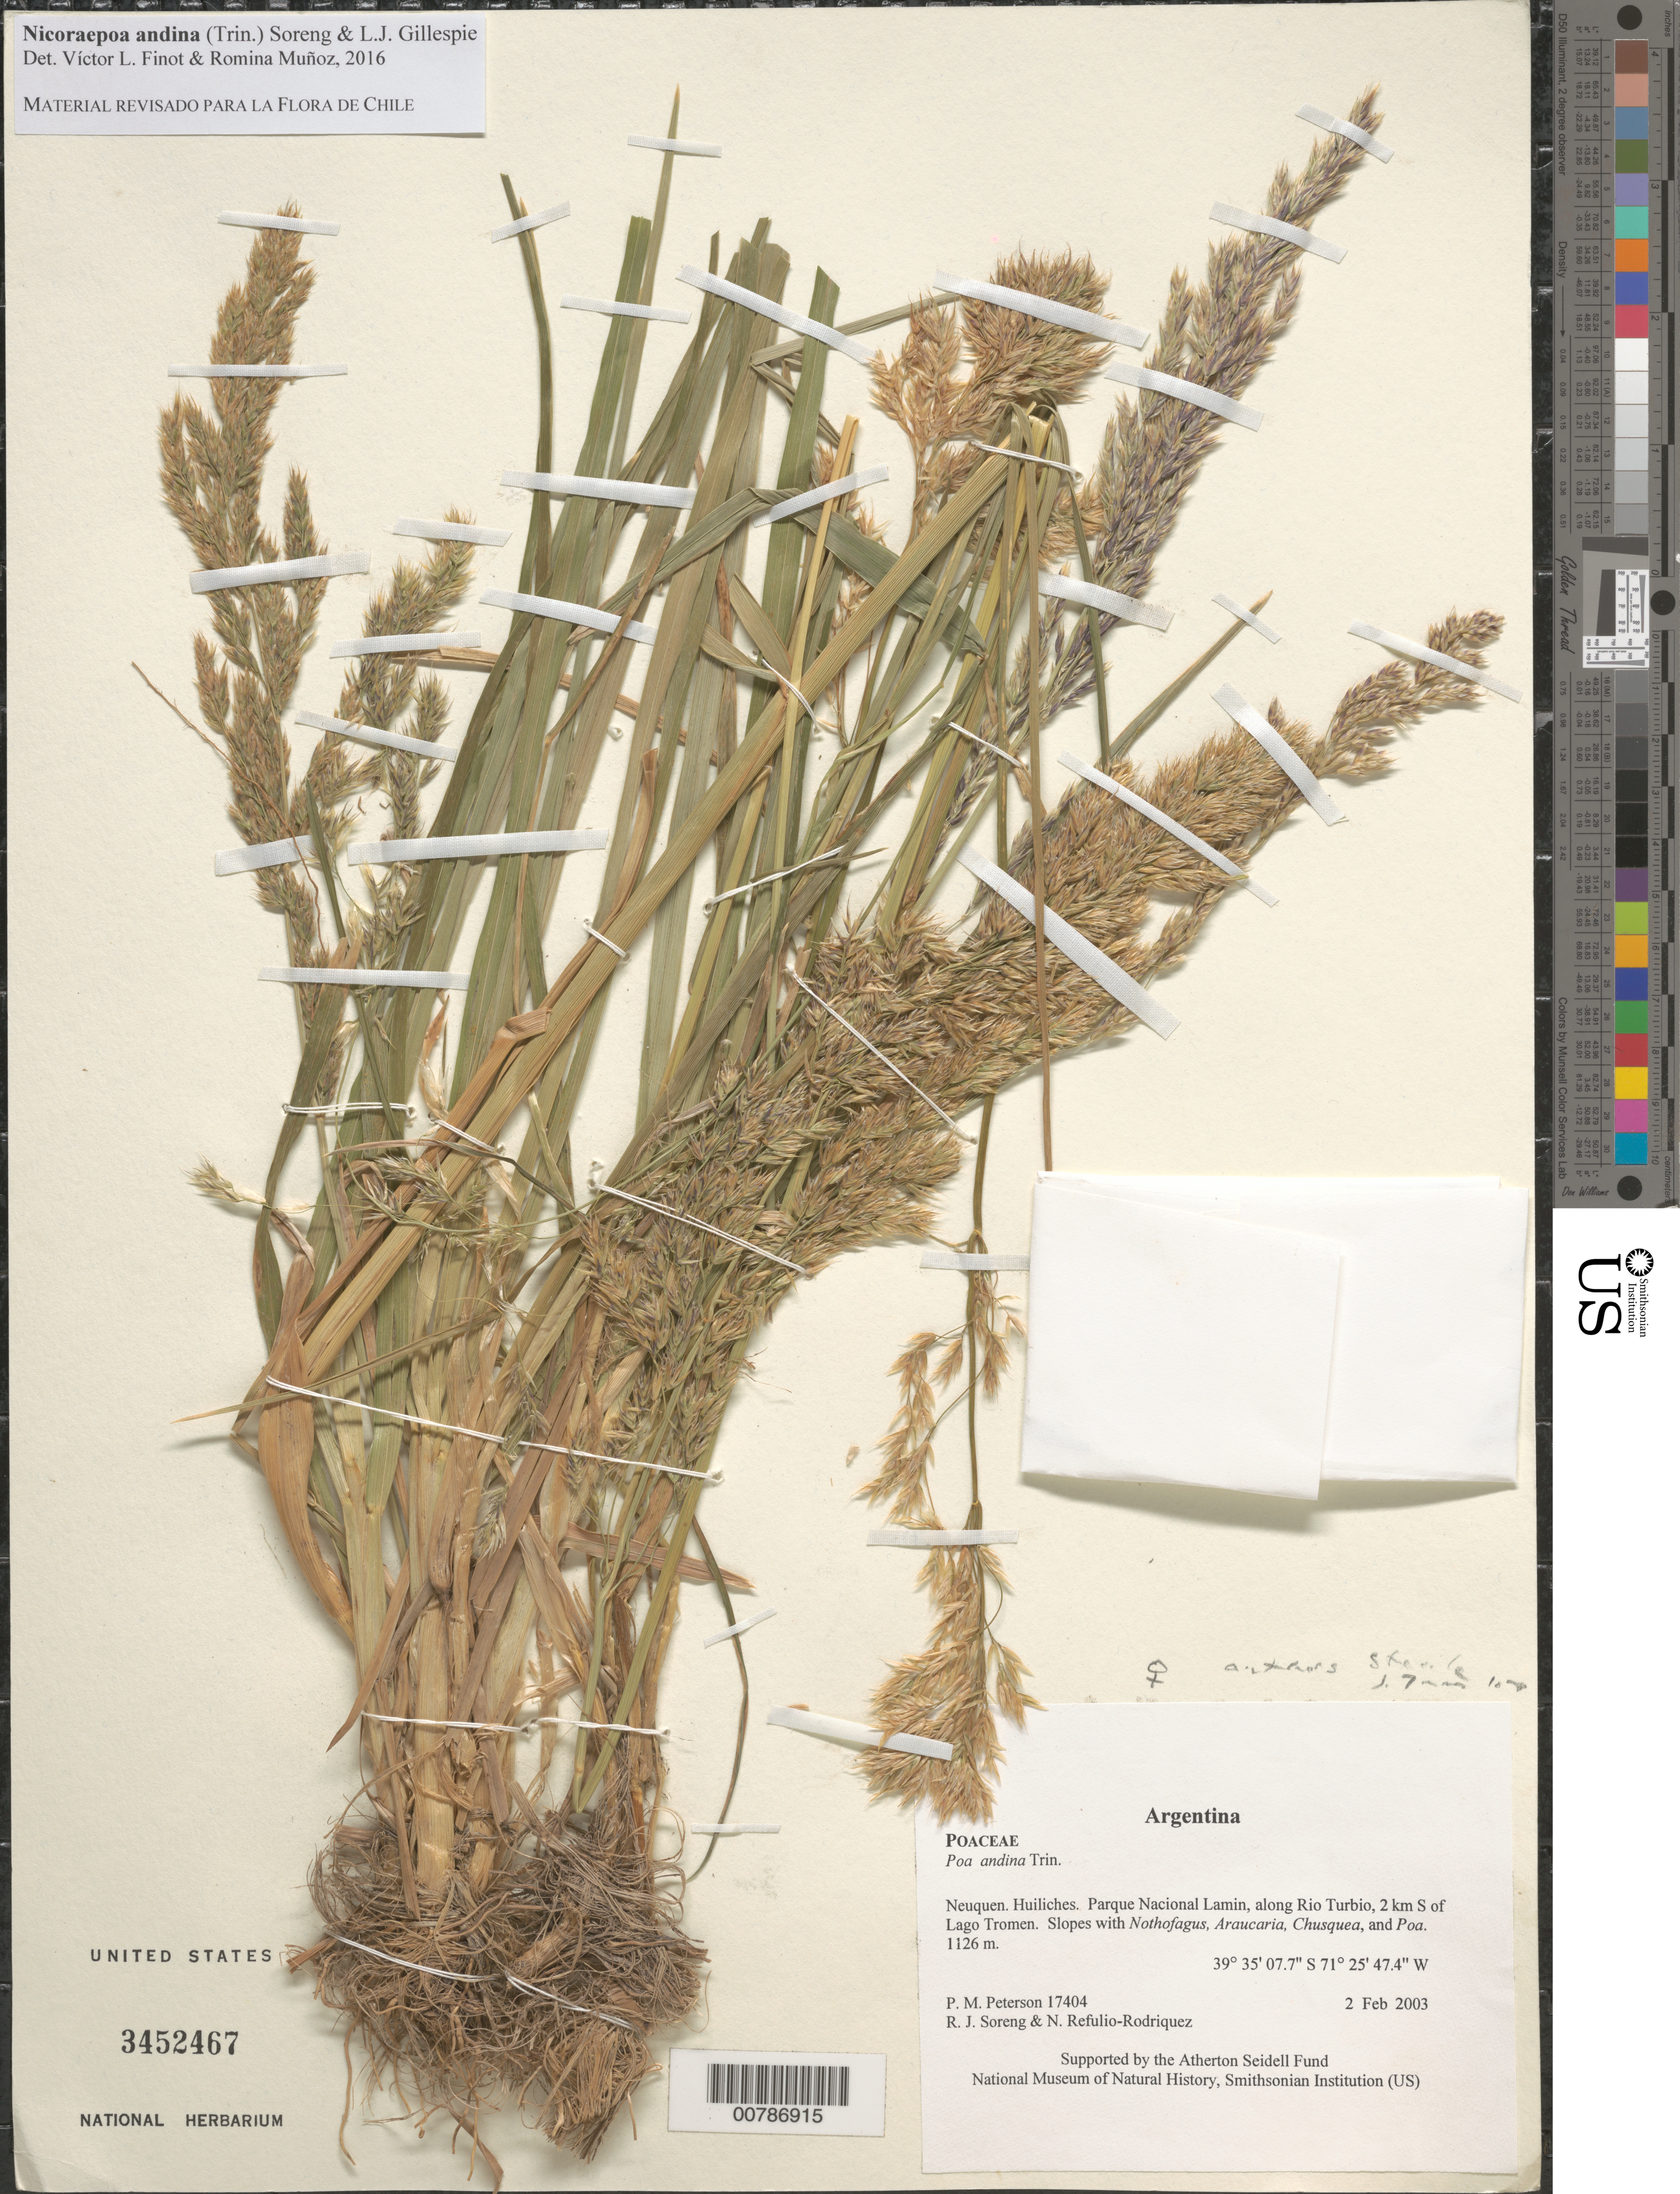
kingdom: Plantae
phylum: Tracheophyta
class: Liliopsida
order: Poales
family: Poaceae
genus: Nicoraepoa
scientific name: Nicoraepoa andina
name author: (Trin.) Soreng & L.J. Gillespie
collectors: P. M. Peterson, R. J. Soreng & N. Refulio-Rodríguez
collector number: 17404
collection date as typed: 02 Feb 2003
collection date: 2003-02-02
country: Argentina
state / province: Neuquen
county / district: Huiliches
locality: Parque Nacional Lamin, along Rio Turbio, 2 km S of Lago Tromen. Slopes with Nothofagus, Araucaria, Chusquea, and Poa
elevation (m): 1126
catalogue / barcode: US 3452467